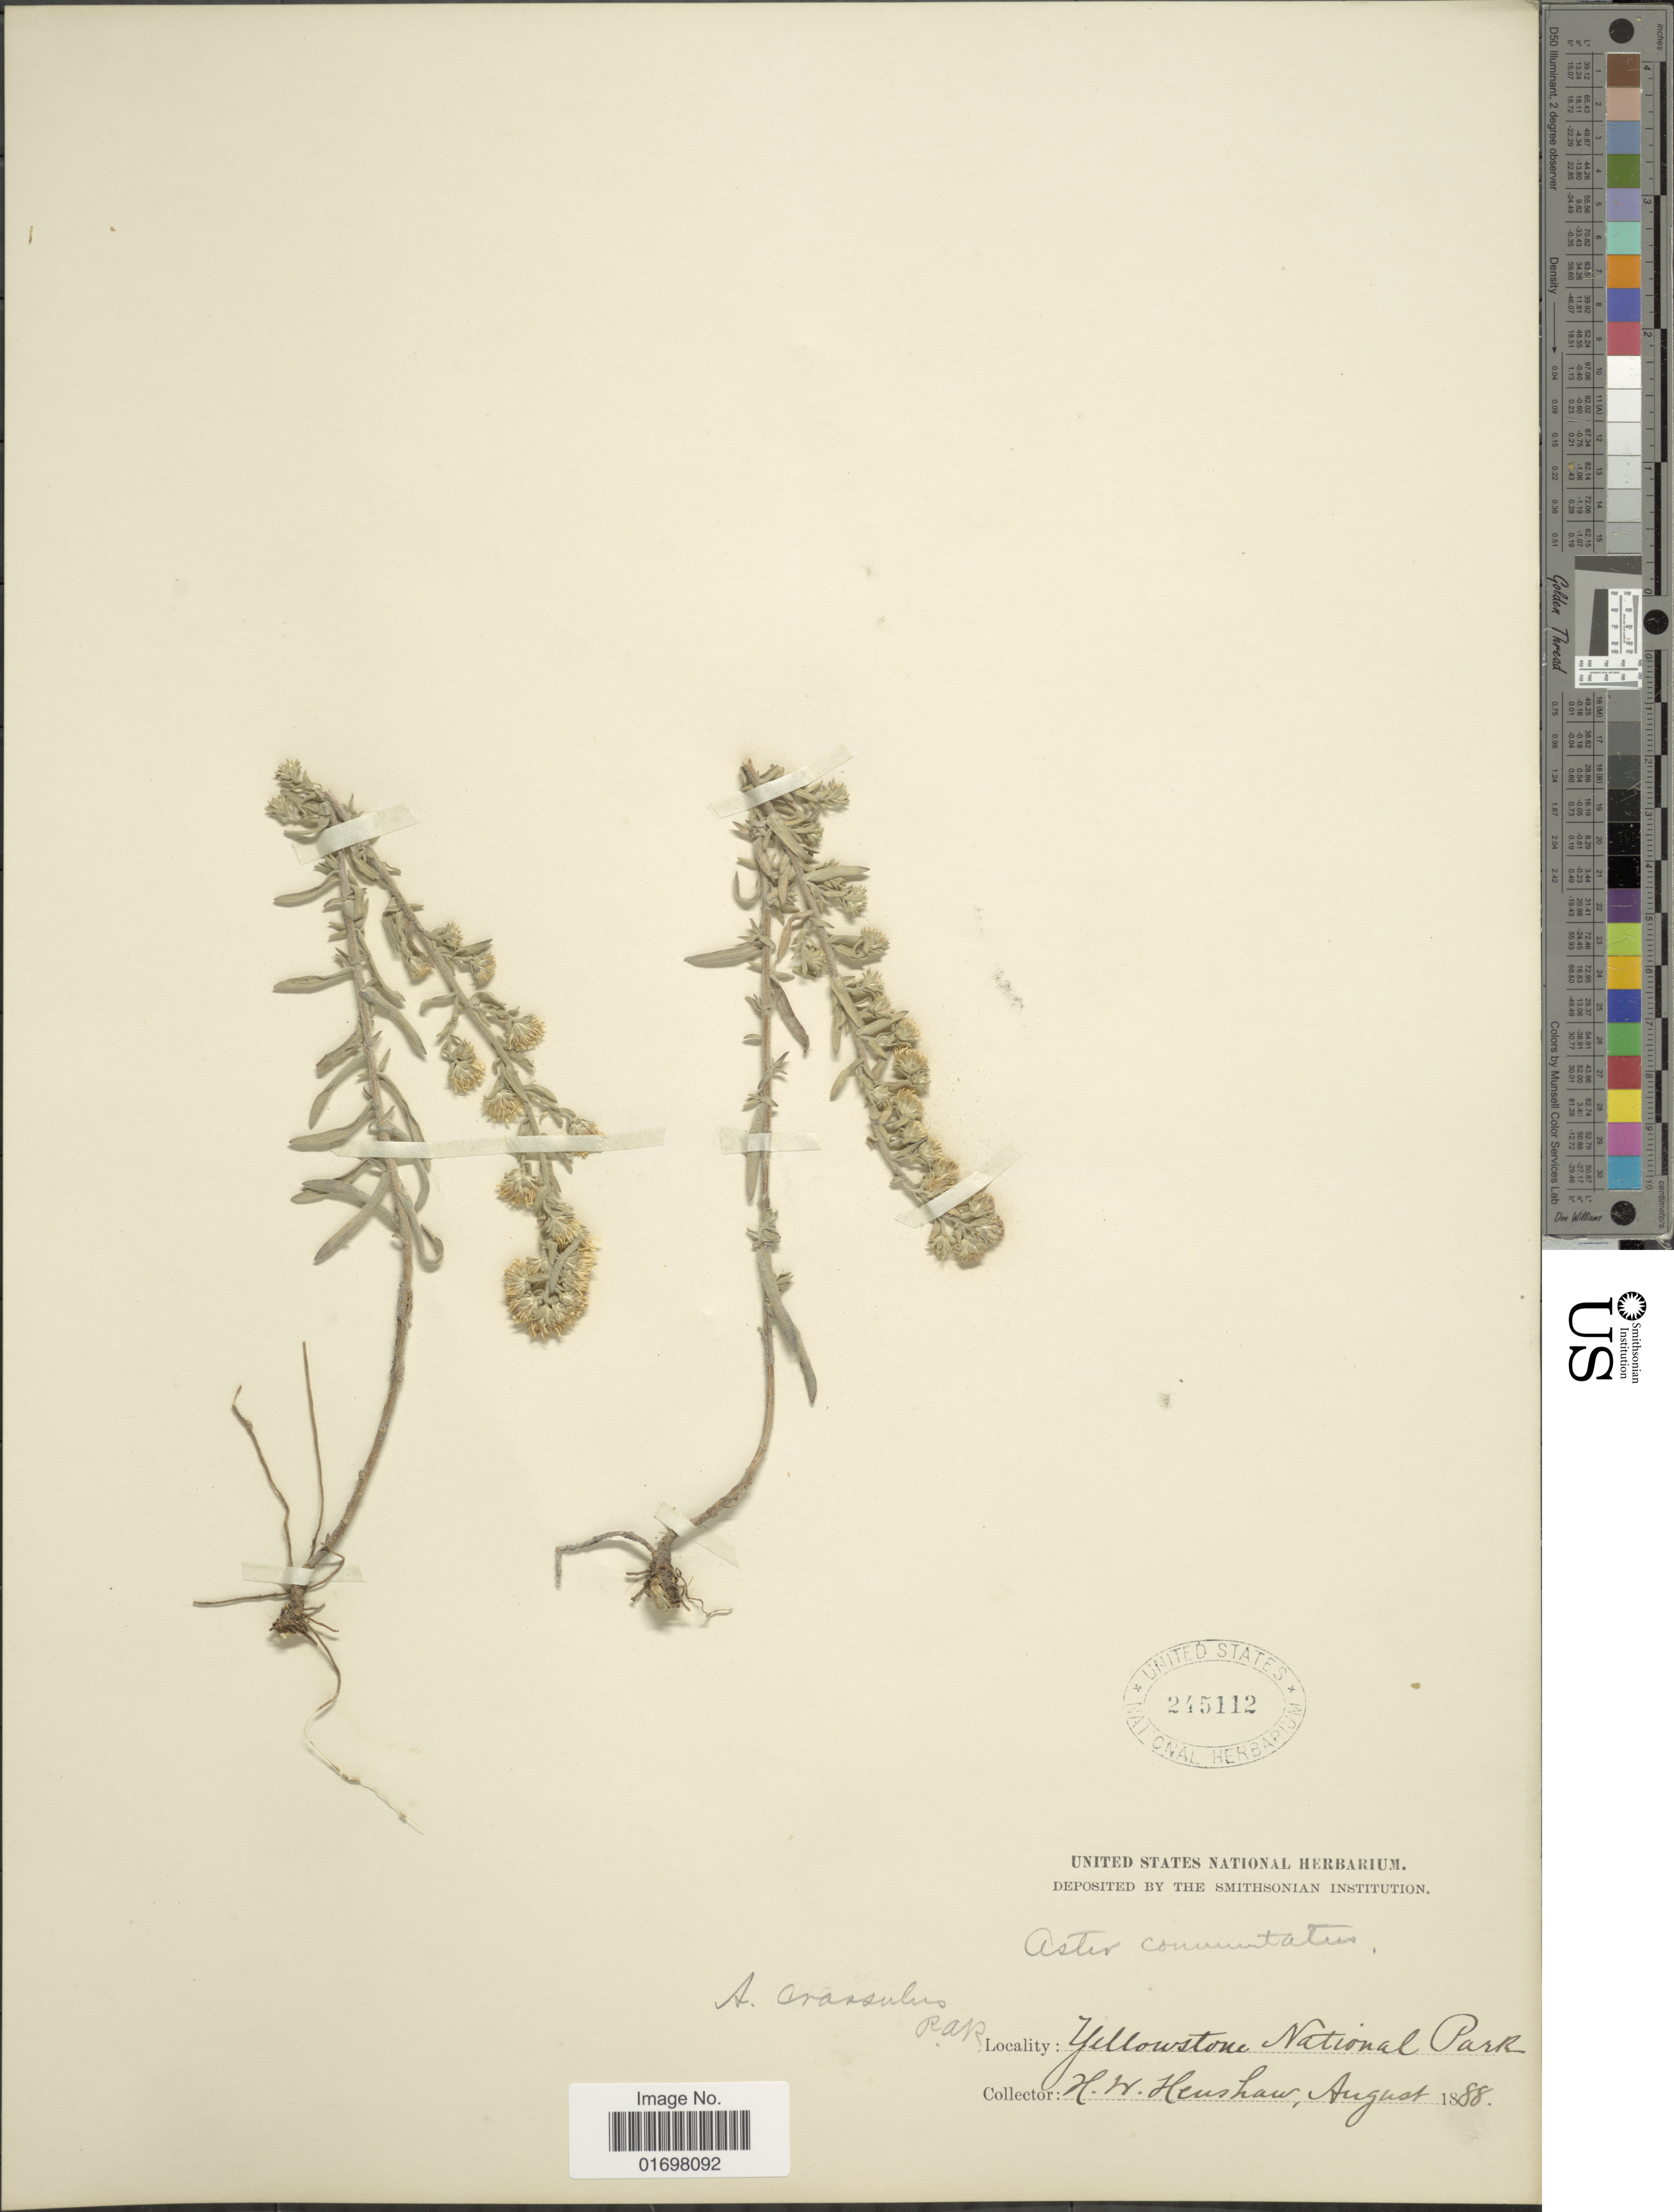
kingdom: Plantae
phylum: Tracheophyta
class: Magnoliopsida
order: Asterales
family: Asteraceae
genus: Symphyotrichum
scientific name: Symphyotrichum falcatum var. commutatum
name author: (Torr. & A. Gray) G.L. Nesom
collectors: H. Henshaw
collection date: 1888-08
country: United States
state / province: Wyoming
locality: Yellowstone National Park.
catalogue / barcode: US 245112